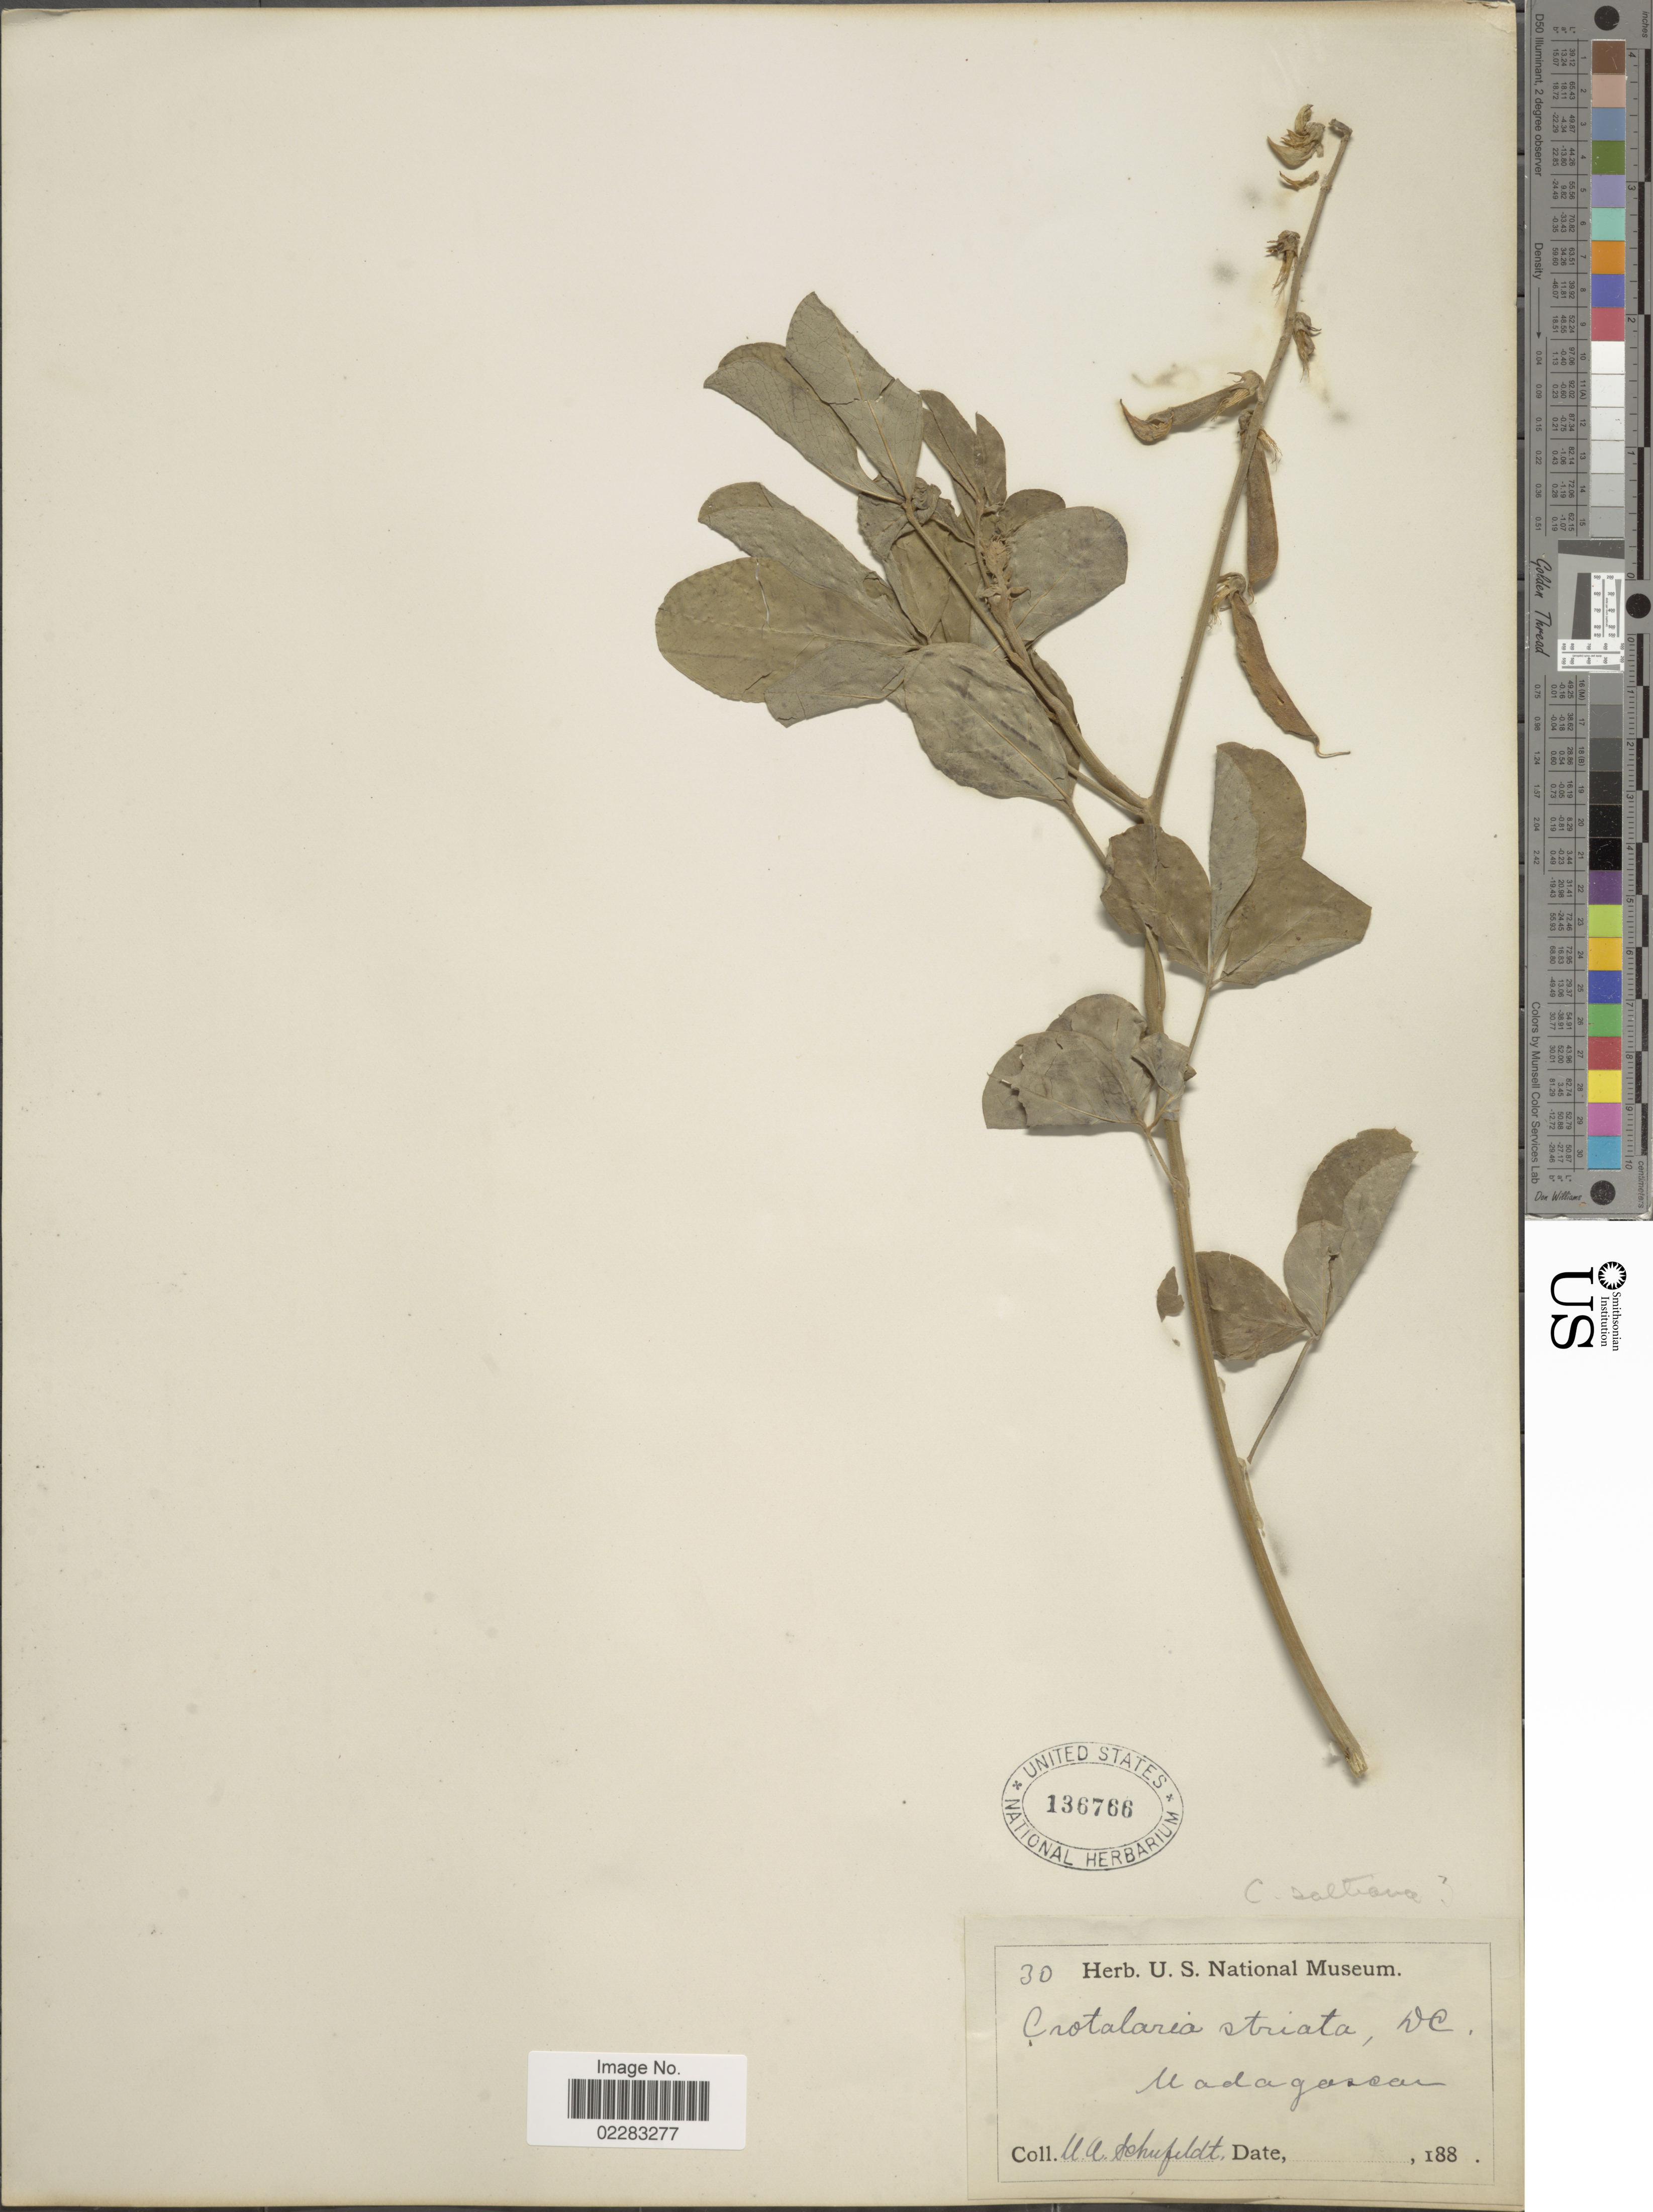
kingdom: Plantae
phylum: Tracheophyta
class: Magnoliopsida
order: Fabales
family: Fabaceae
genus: Crotalaria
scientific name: Crotalaria saltiana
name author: Andrews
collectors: U. Schufeldt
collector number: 30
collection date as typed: Transcribed d/m/y: //188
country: Madagascar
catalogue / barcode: US 136766